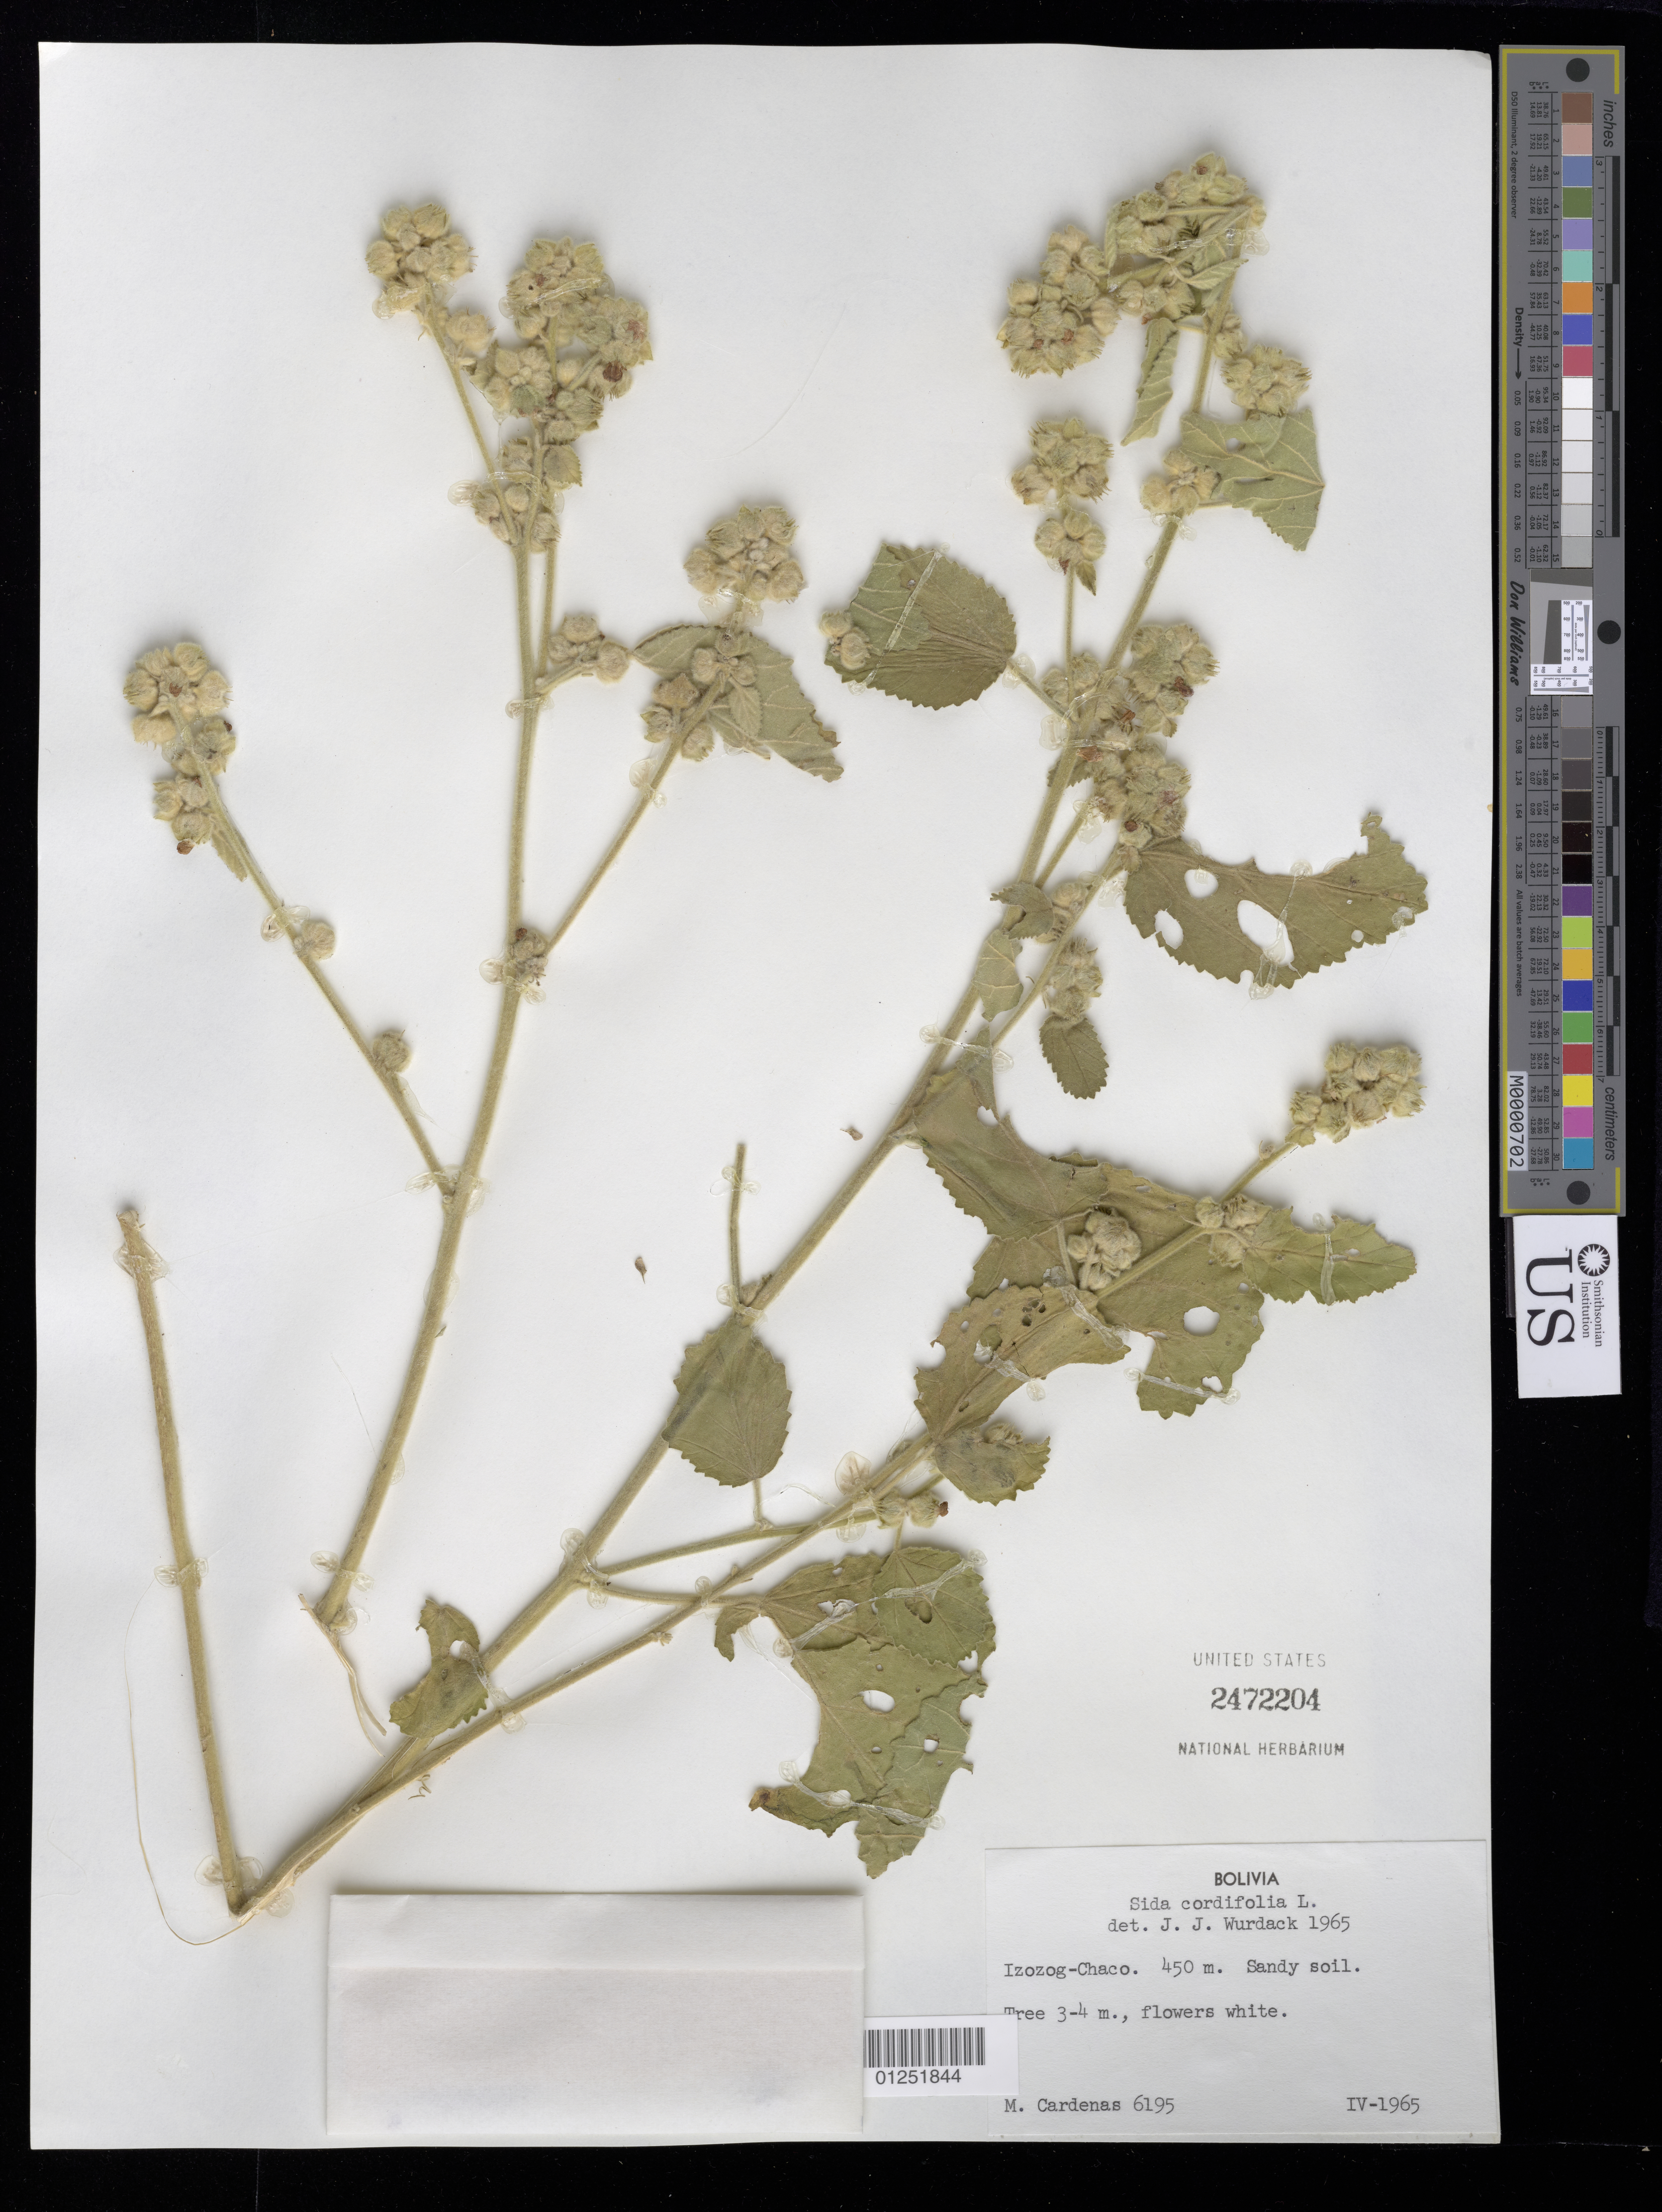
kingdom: Plantae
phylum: Tracheophyta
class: Magnoliopsida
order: Malvales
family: Malvaceae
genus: Sida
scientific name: Sida cordifolia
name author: L.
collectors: M. Cárdenas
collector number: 6195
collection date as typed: Apr 1965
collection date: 1965-04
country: Bolivia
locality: Izozog-Chaco.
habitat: Sandy soil. Tree.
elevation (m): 450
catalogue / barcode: US 2472204